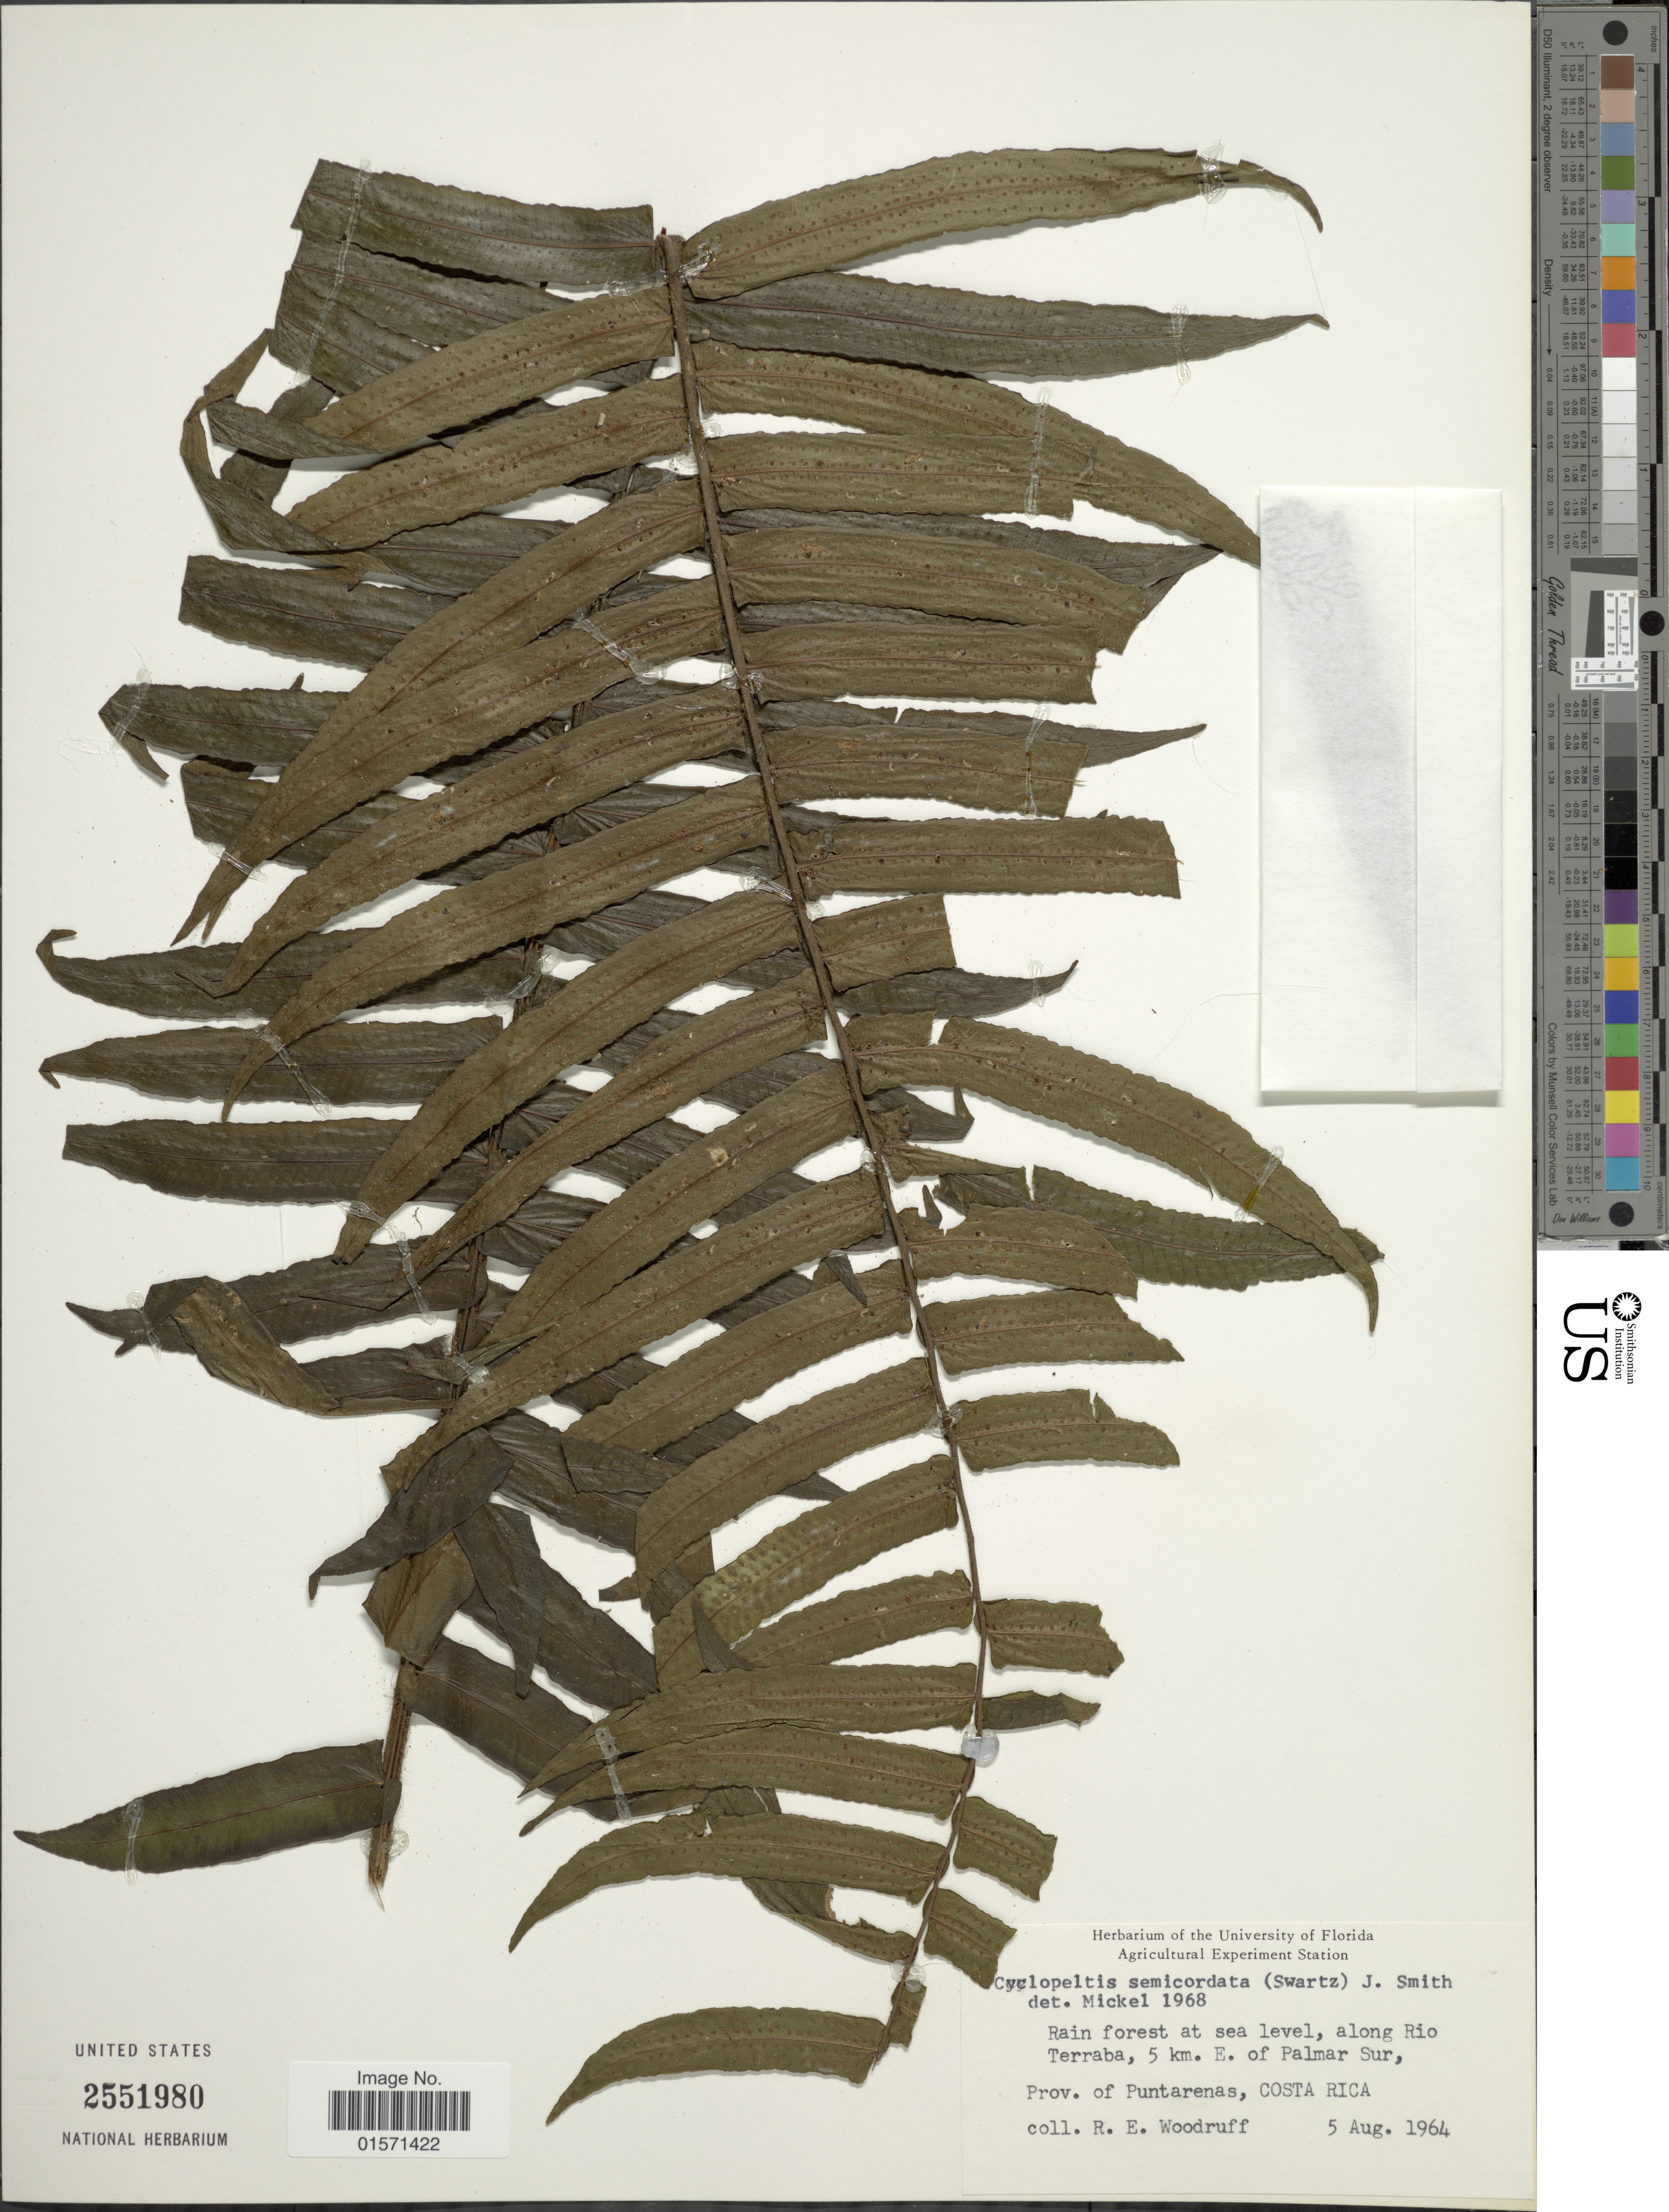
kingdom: Plantae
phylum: Tracheophyta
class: Polypodiopsida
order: Polypodiales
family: Lomariopsidaceae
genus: Cyclopeltis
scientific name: Cyclopeltis semicordata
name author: (Sw.) J. Sm.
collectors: R. Woodruff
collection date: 1964-08-05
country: Costa Rica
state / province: Puntarenas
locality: Rain forest at sea level, along Rio Terraba, 5 km E. Of Palmar Sur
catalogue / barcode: US 2551980